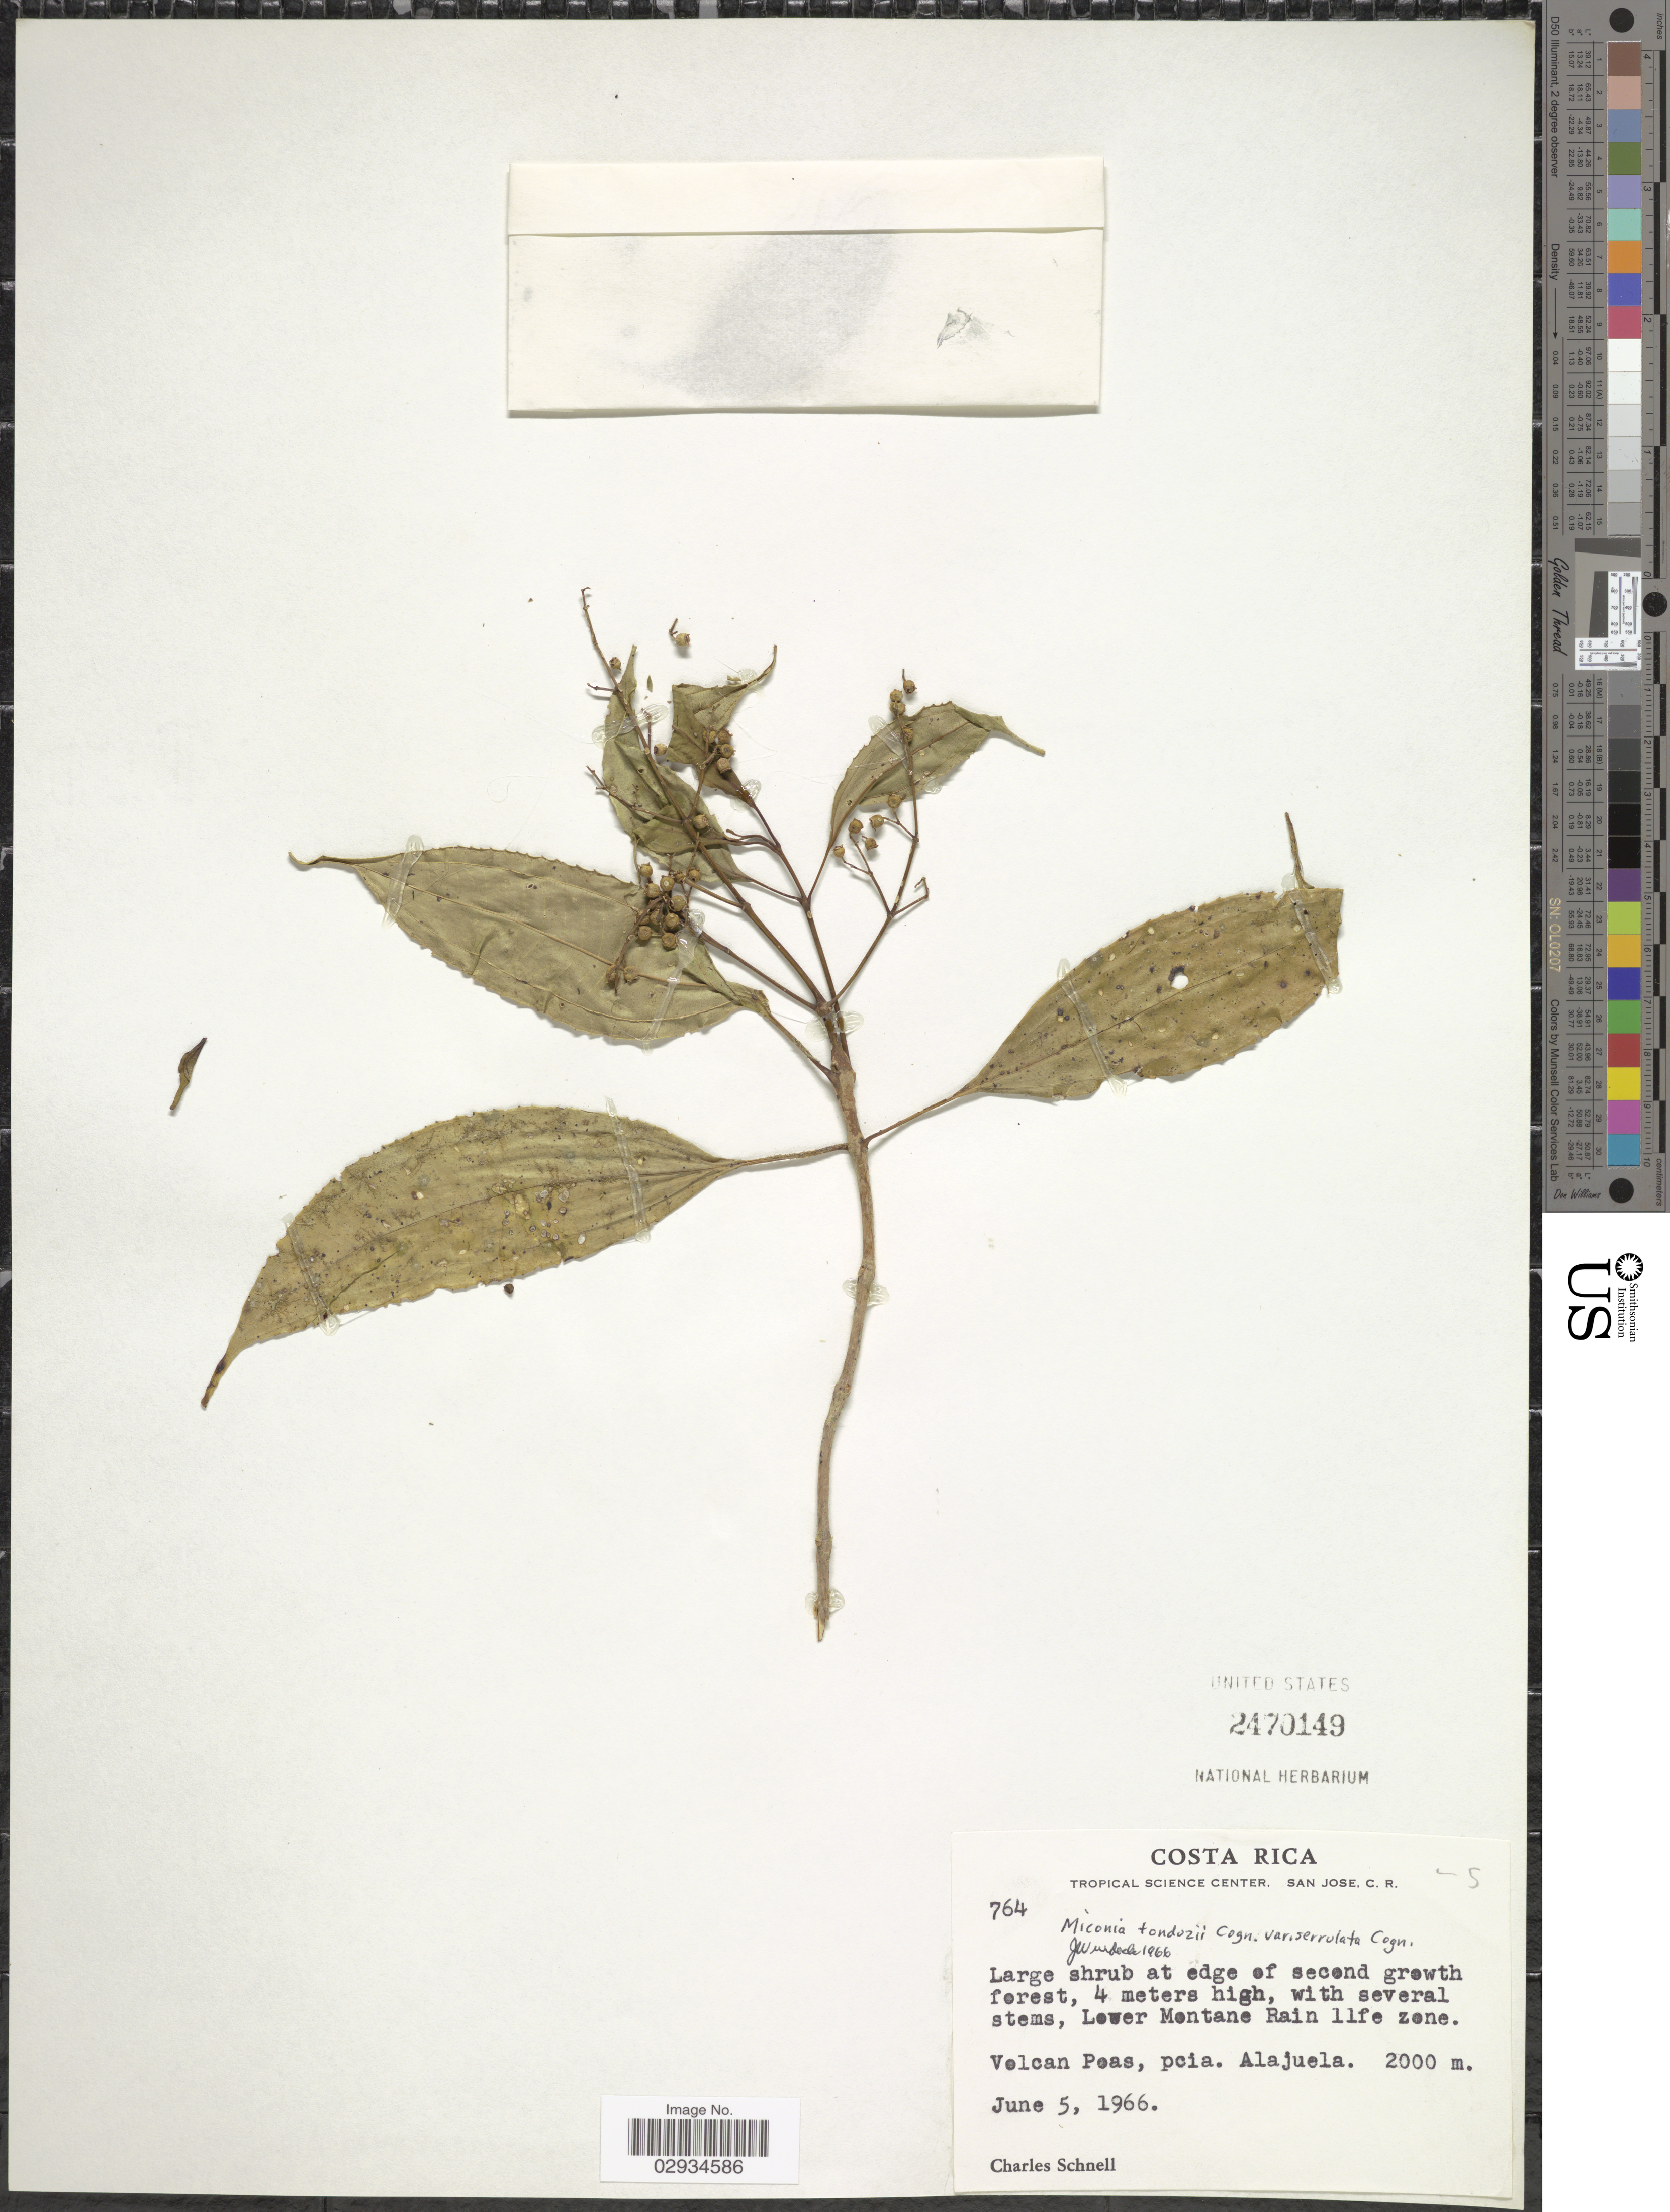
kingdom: Plantae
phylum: Tracheophyta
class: Magnoliopsida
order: Myrtales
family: Melastomataceae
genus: Miconia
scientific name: Miconia tonduzii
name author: Cogn. in A. DC.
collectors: C. Schnell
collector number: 764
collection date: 1966-06-05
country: Costa Rica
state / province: Alajuela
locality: Lower Montane Rain life zone. Volcan Poas, pcia. Alajuela.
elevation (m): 2000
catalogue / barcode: US 2470149